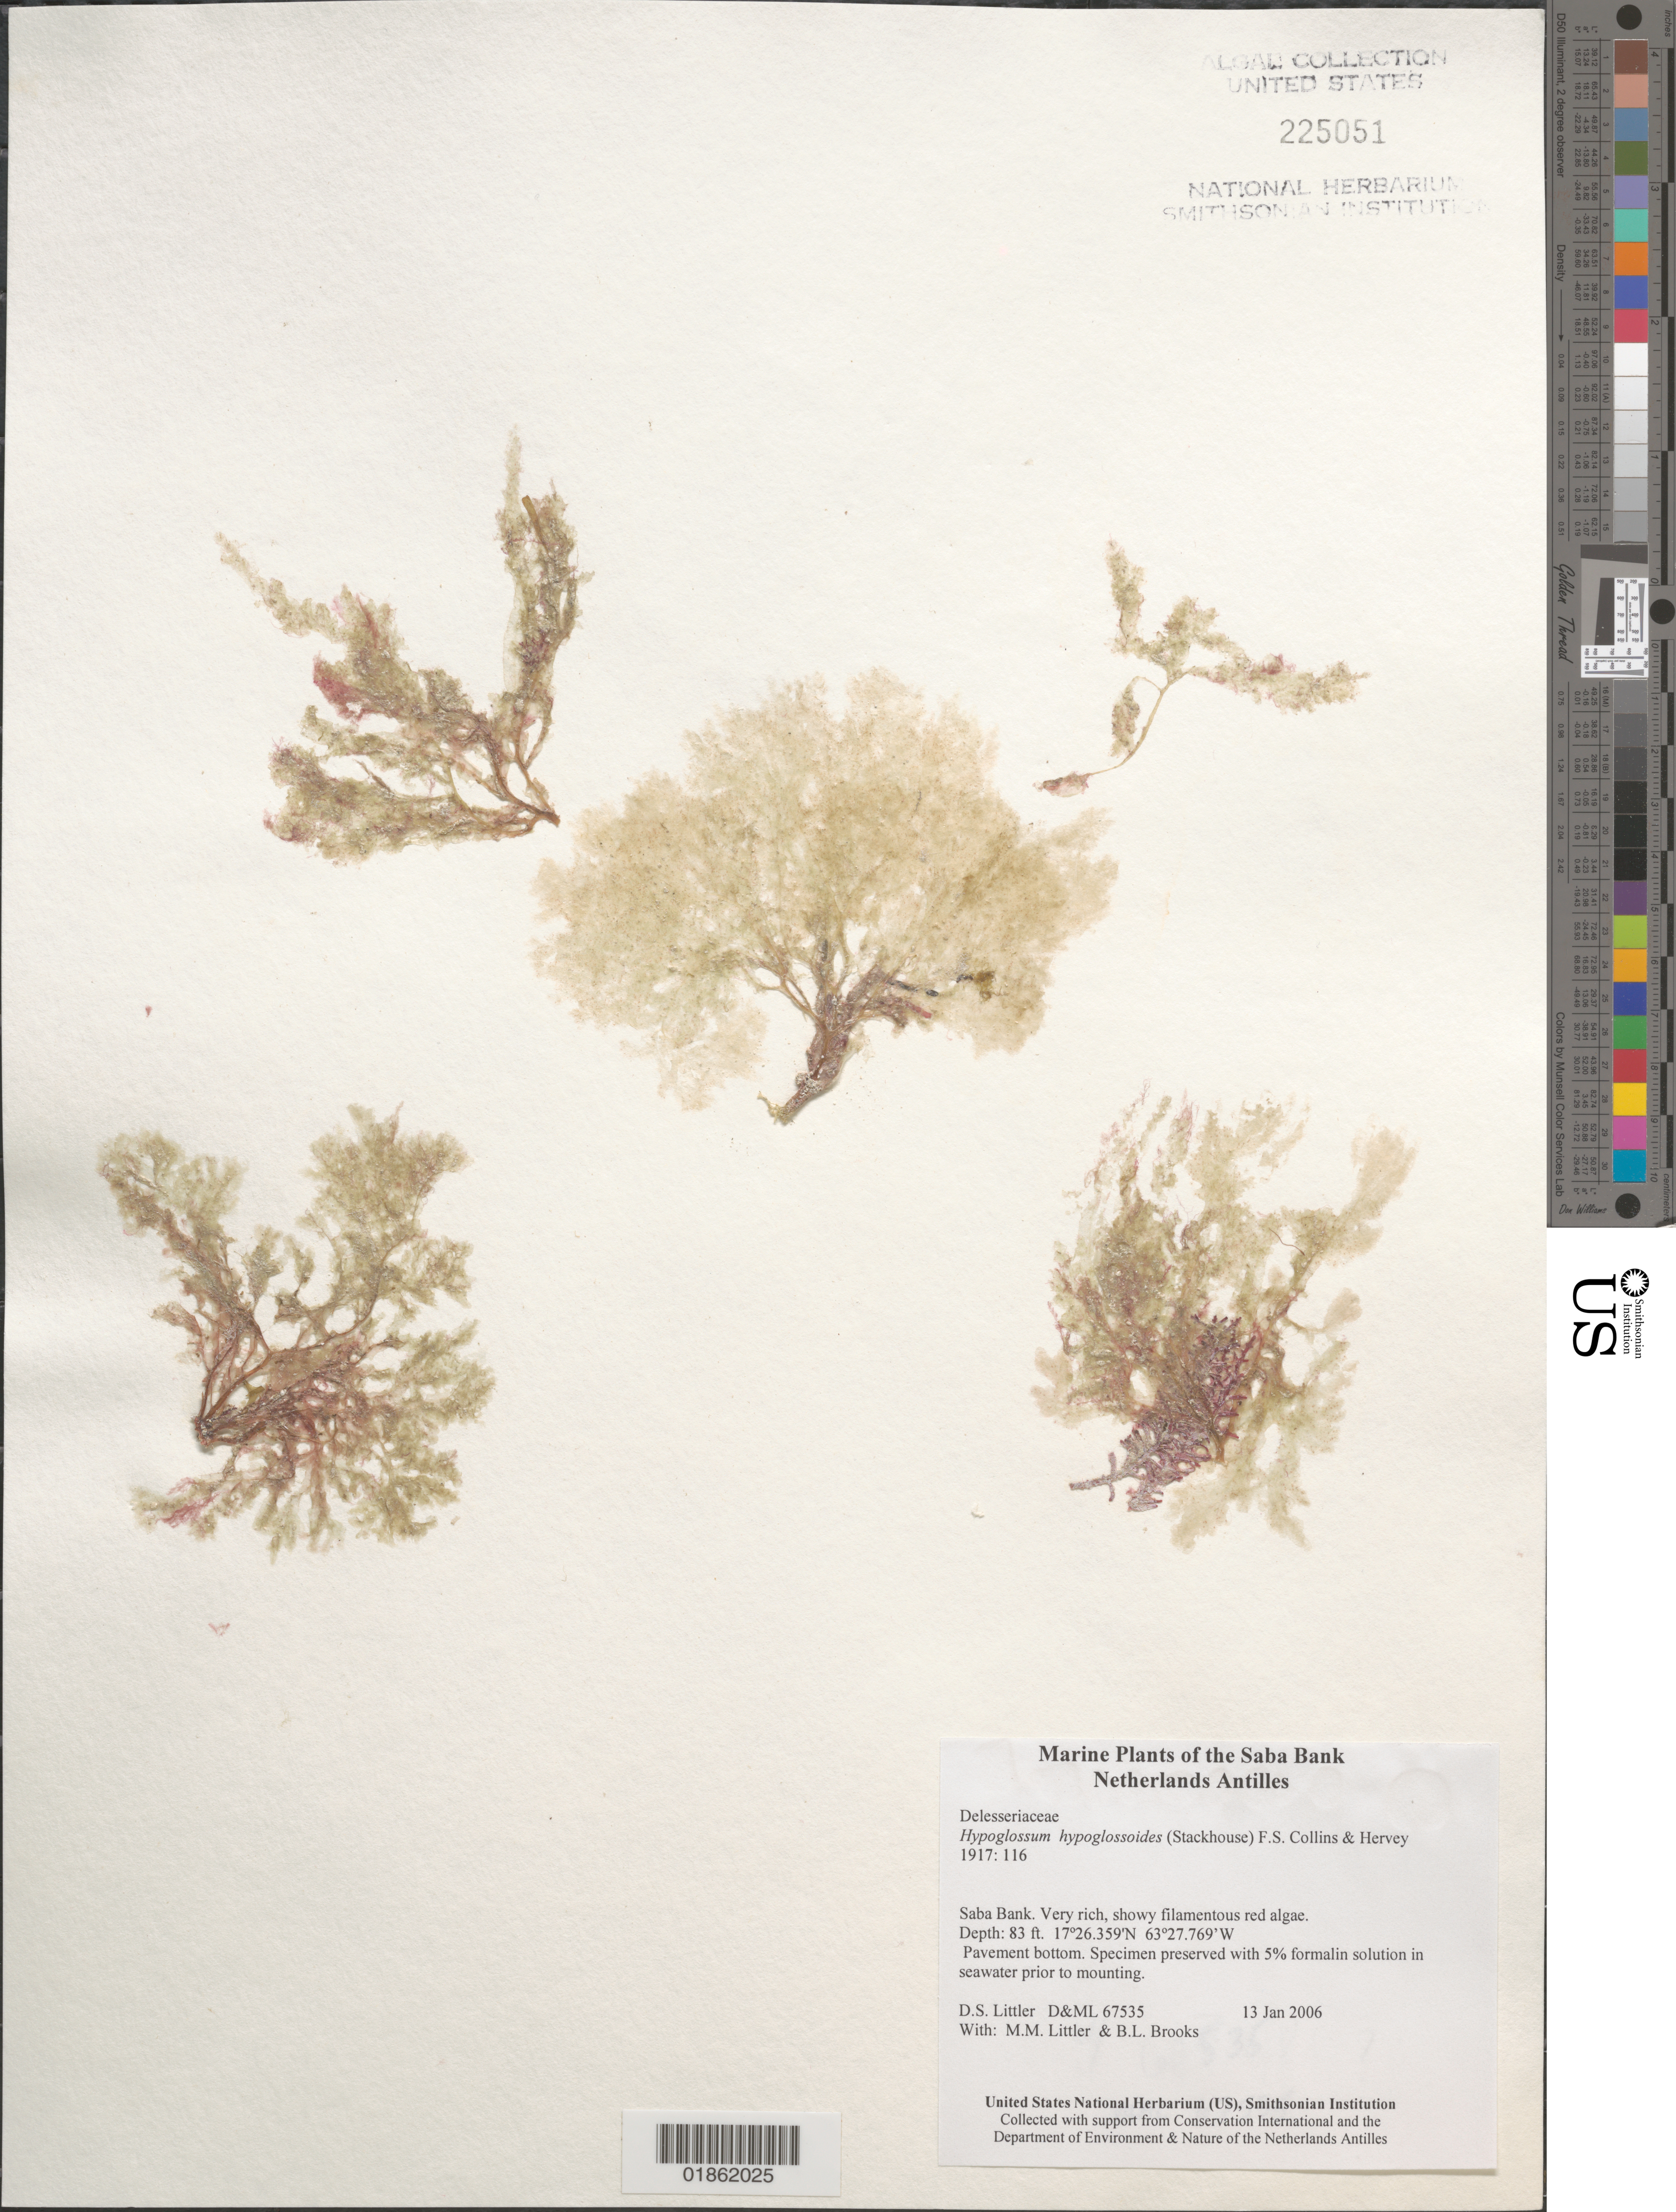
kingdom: Plantae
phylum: Rhodophyta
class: Florideophyceae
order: Ceramiales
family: Delesseriaceae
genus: Hypoglossum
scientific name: Hypoglossum hypoglossoides (Harv.) Womersley & Shepley, nom. illeg.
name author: (Harv.) Womersley & Shepley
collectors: M. M. Littler, D. S. Littler & B. Brooks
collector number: D&ML 67535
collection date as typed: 13 Jan 2006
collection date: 2006-01-13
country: Netherlands Antilles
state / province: ABC Islands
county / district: Saba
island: Saba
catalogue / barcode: US 225051